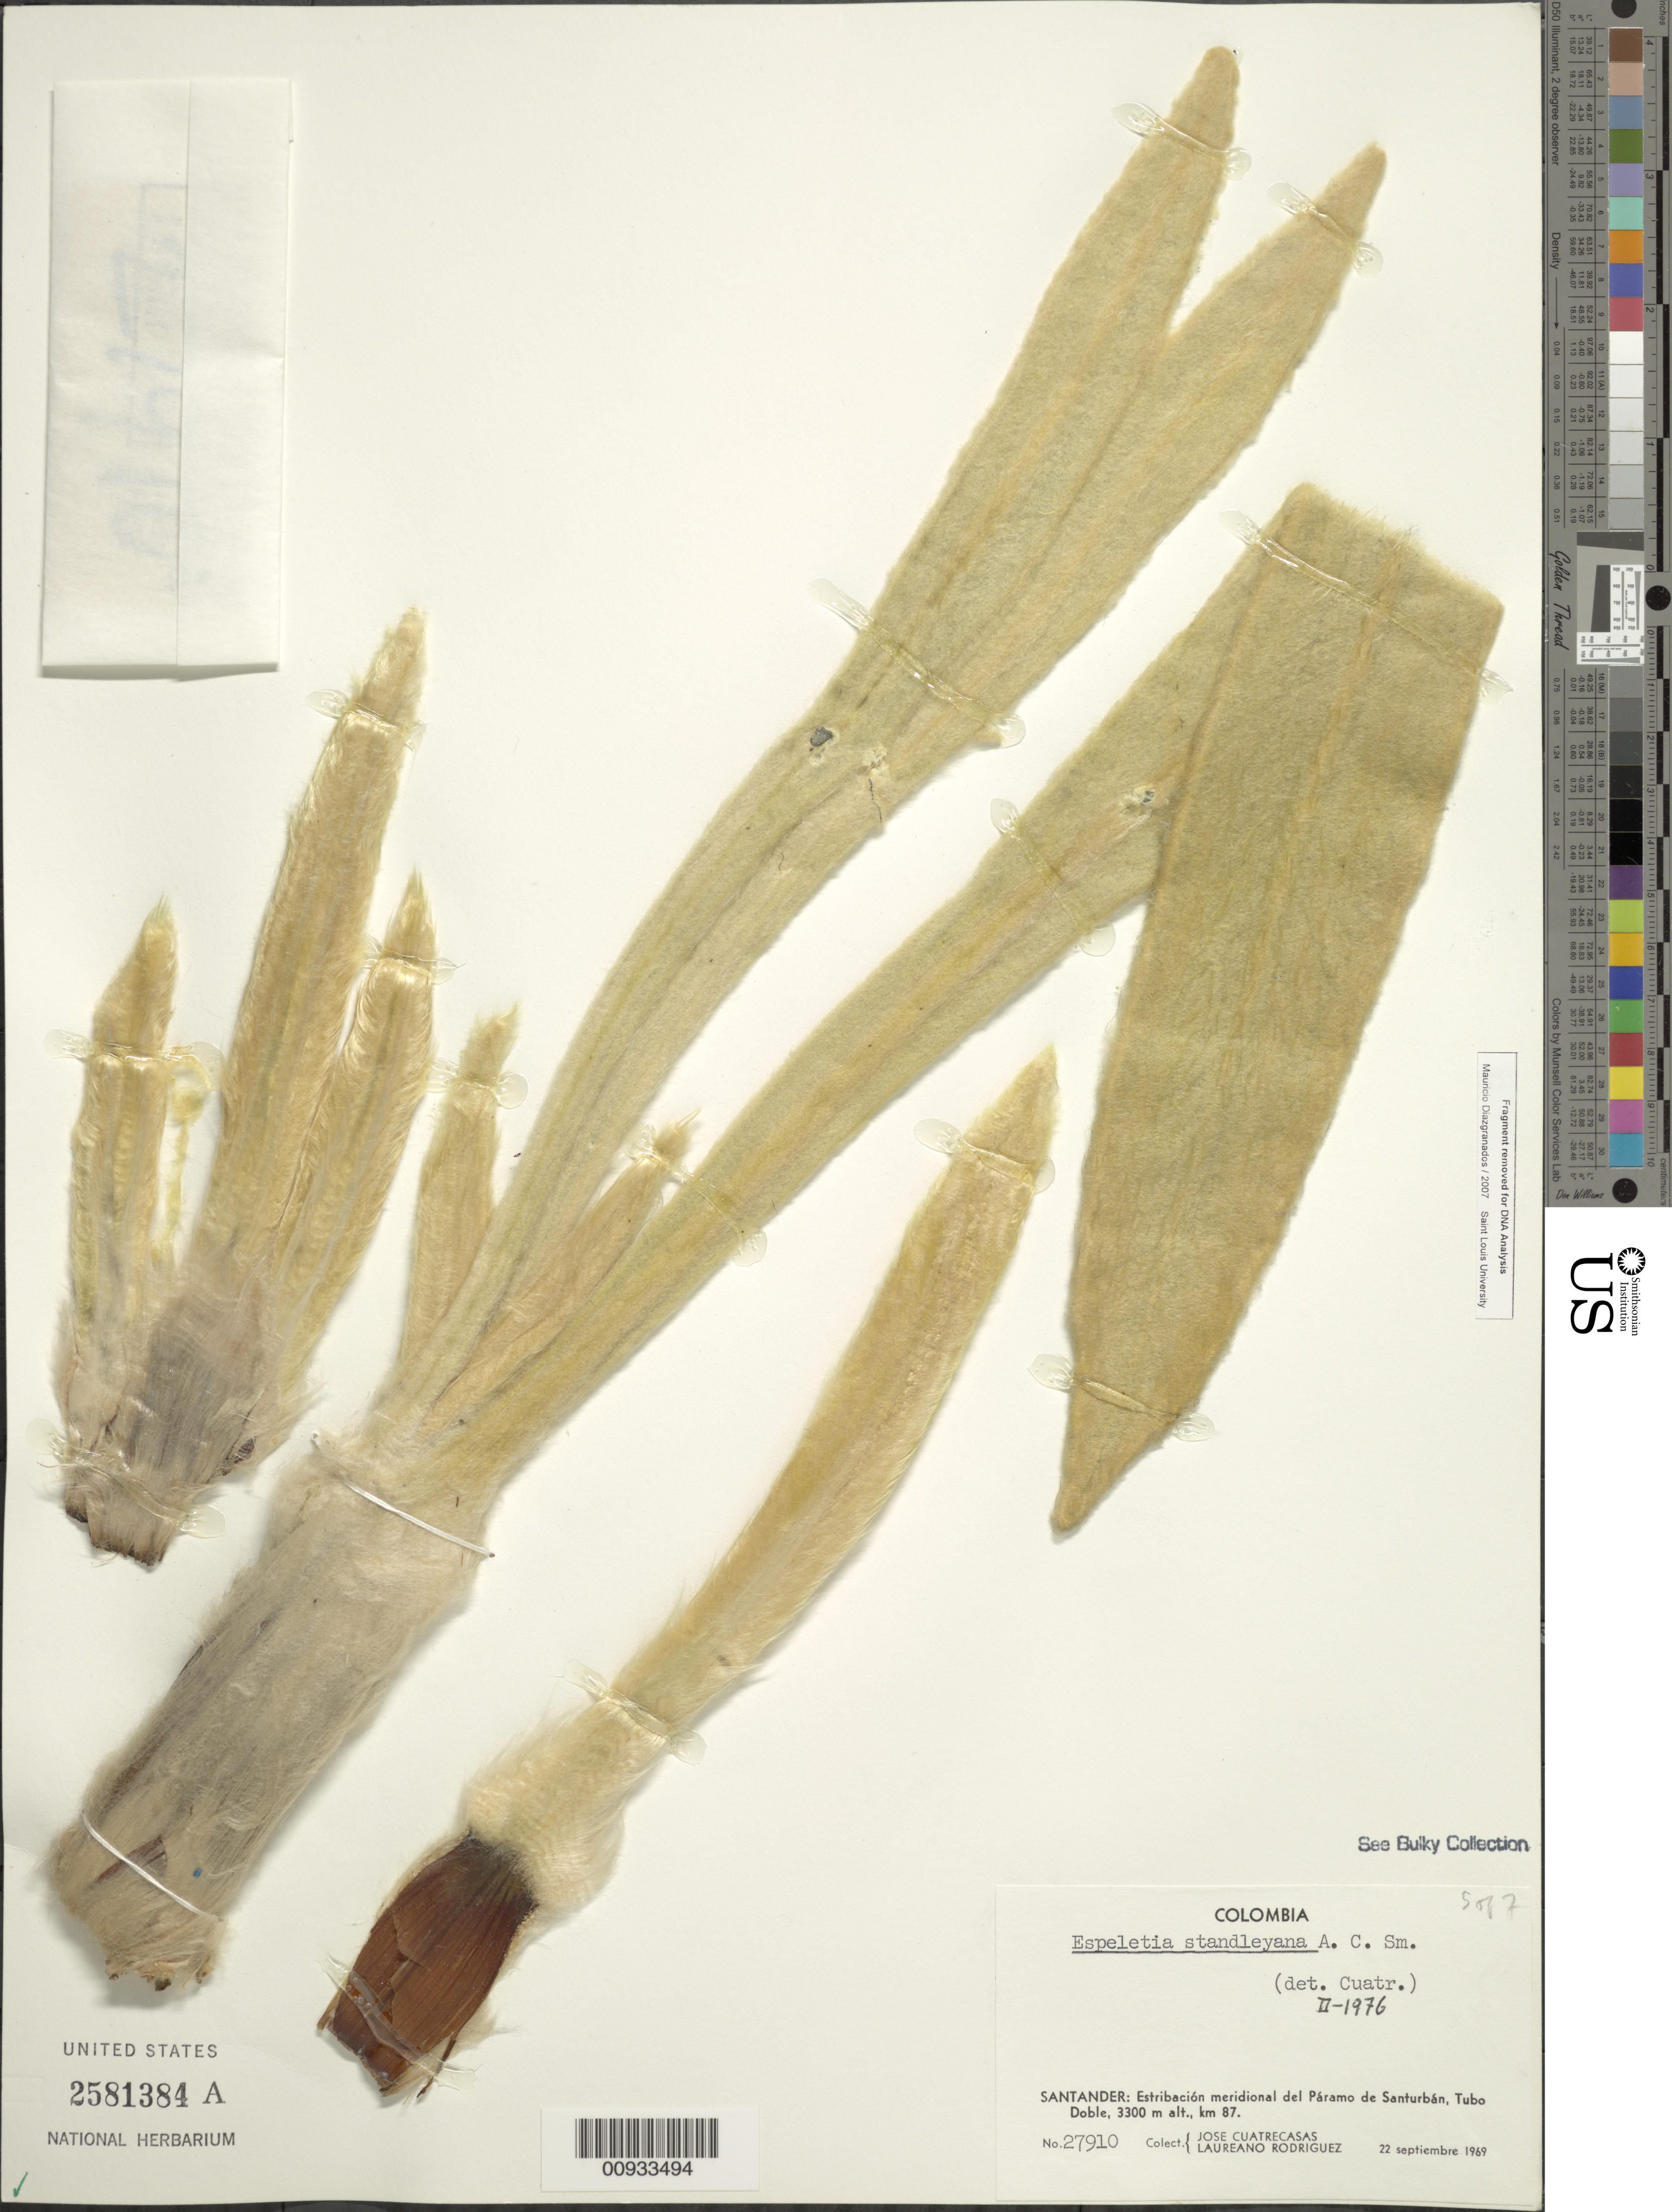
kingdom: Plantae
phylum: Tracheophyta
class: Magnoliopsida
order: Asterales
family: Asteraceae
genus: Espeletia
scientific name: Espeletia standleyana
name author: A.C. Sm.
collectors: J. Cuatrecasas & L. Rodriguez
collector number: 27910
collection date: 1969-09-22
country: Colombia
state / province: Santander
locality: Estribacion meridional del Paramo de Santurban, Tubo Doble, km 87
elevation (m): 3300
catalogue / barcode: US 2581384A